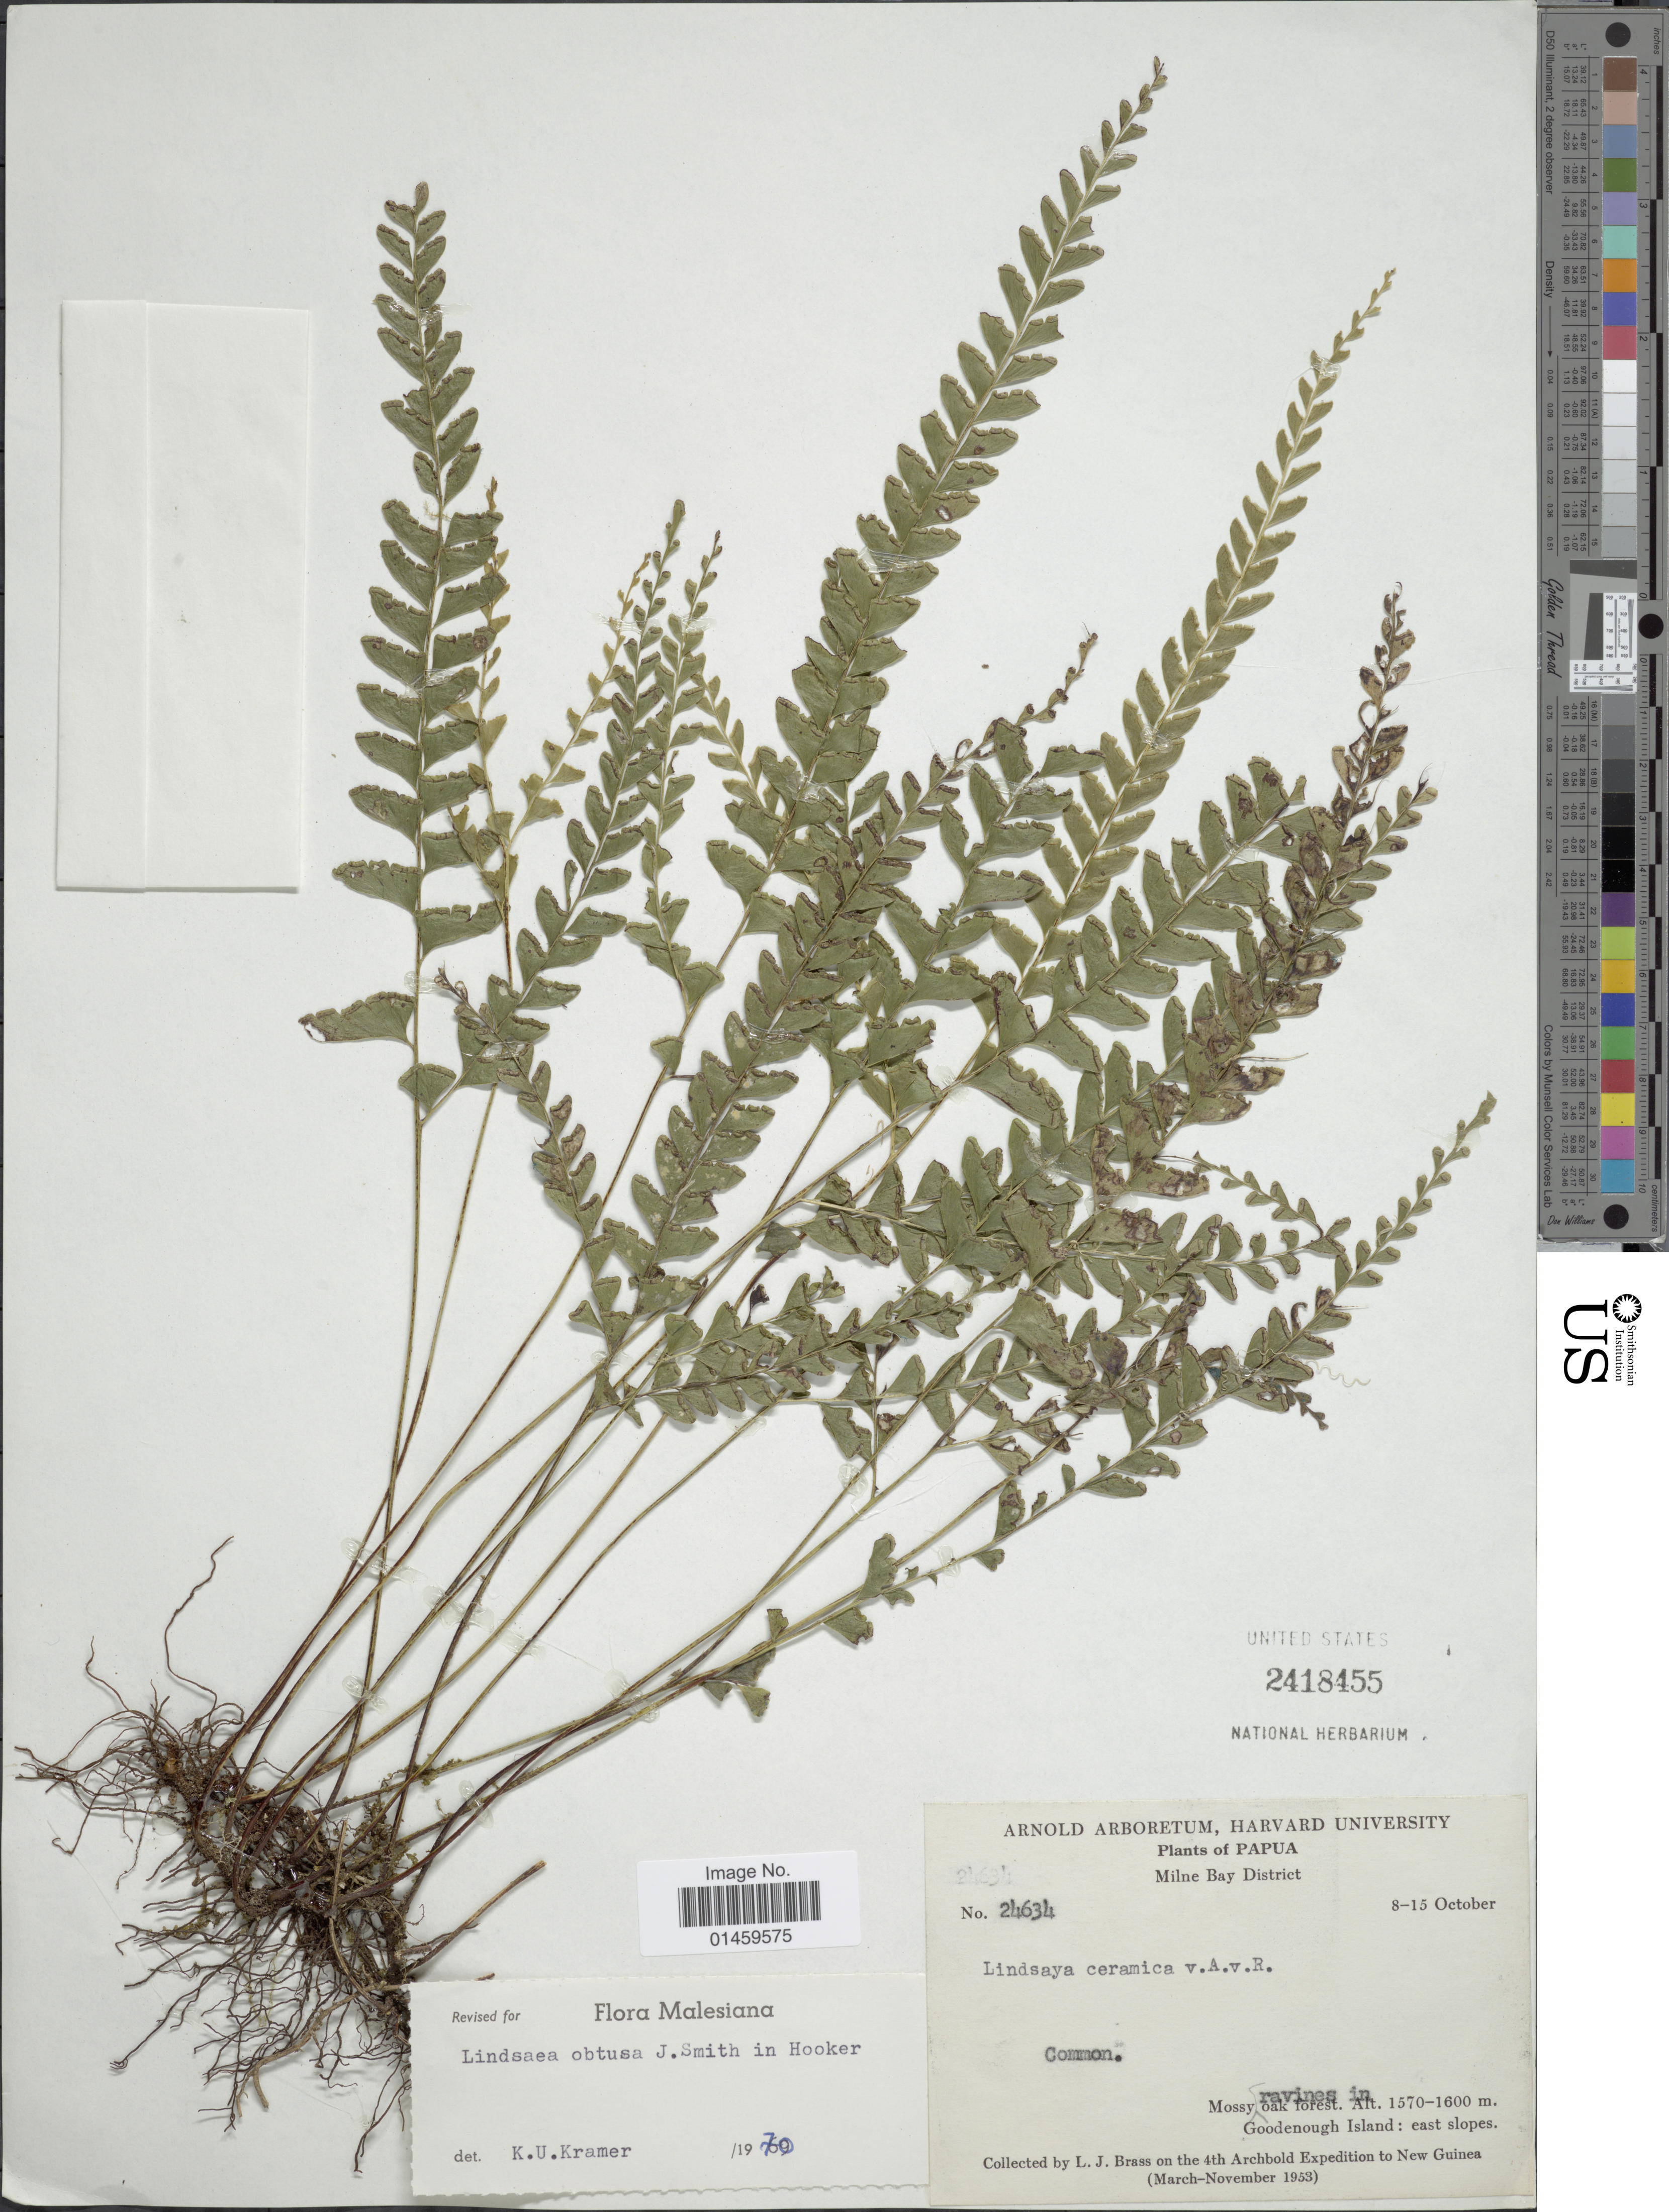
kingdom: Plantae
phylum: Tracheophyta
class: Polypodiopsida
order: Polypodiales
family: Lindsaeaceae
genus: Lindsaea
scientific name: Lindsaea obtusa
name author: J. Sm. ex Hook.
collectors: L. J. Brass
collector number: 24634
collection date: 1953-10-08/1953-10-15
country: Papua New Guinea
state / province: Milne Bay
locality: Papua. Milne Bay District. Goodenough Island: east slopes.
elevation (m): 1570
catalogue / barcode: US 2418455